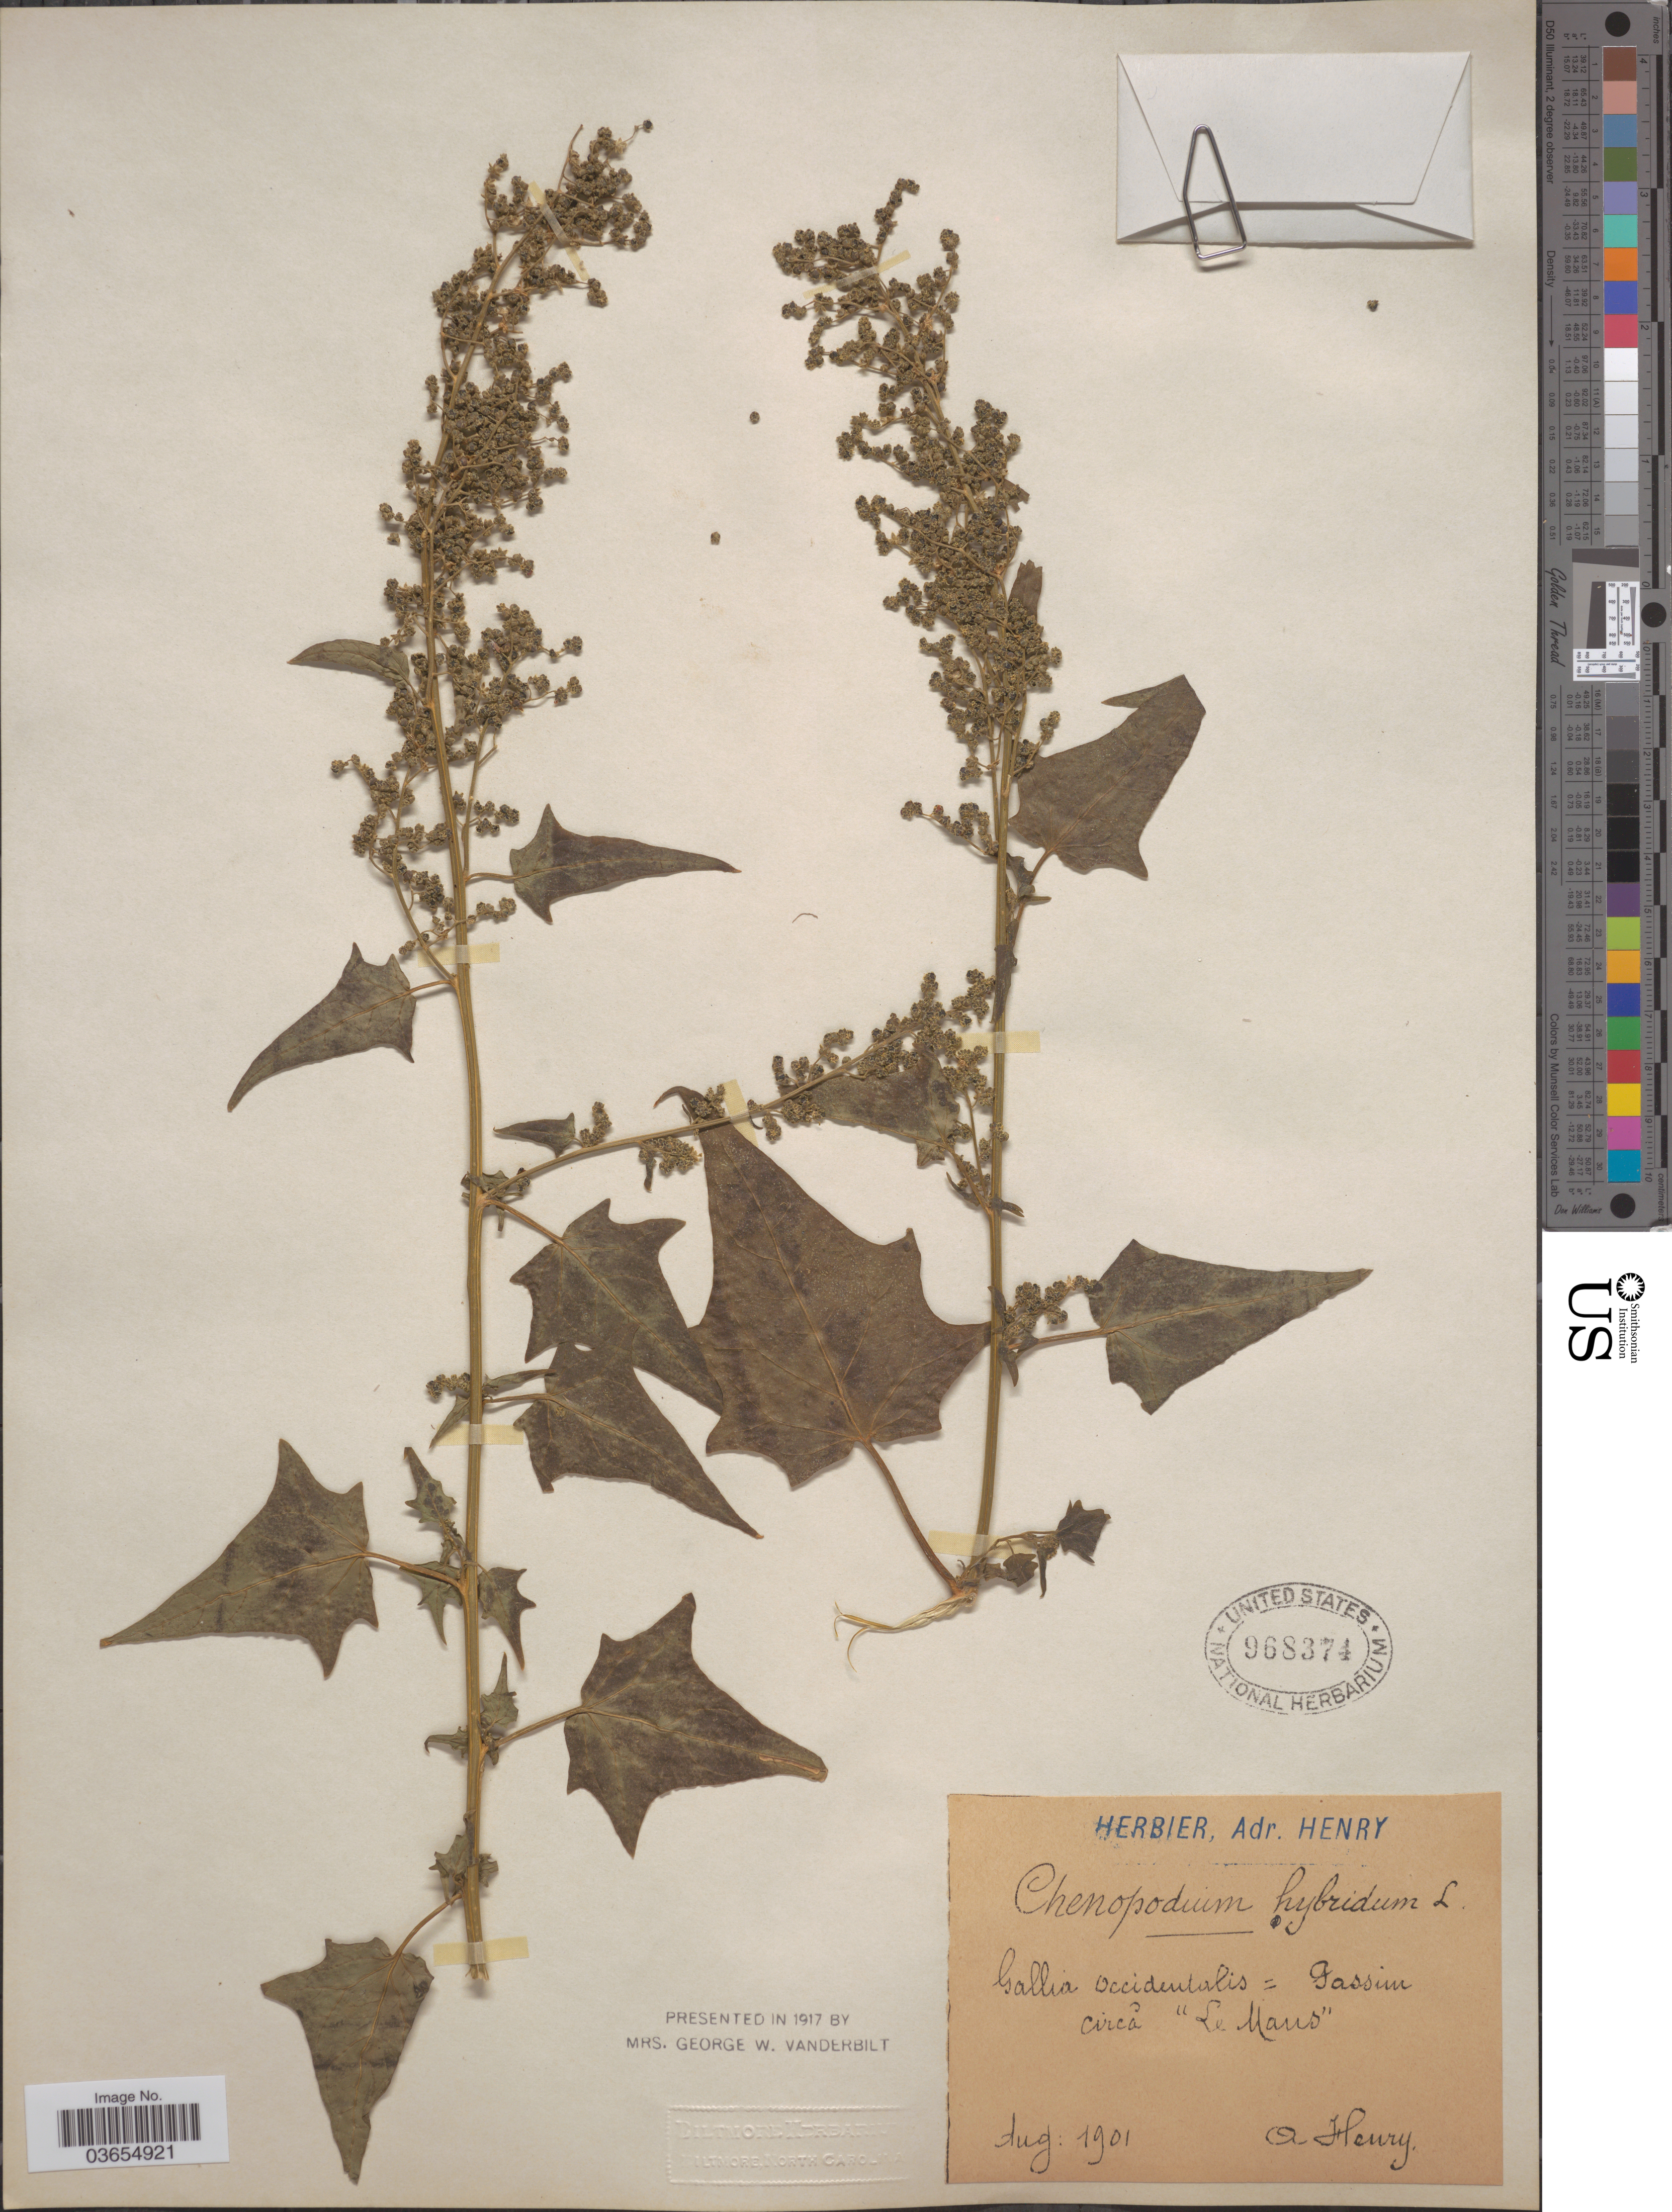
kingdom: Plantae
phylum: Tracheophyta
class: Magnoliopsida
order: Caryophyllales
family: Amaranthaceae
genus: Chenopodium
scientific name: Chenopodium hybridum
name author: L.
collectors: A. Henry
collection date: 1901-08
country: France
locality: Gallia Occidentalis = Gassim circå "Le Mans".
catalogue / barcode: US 968374